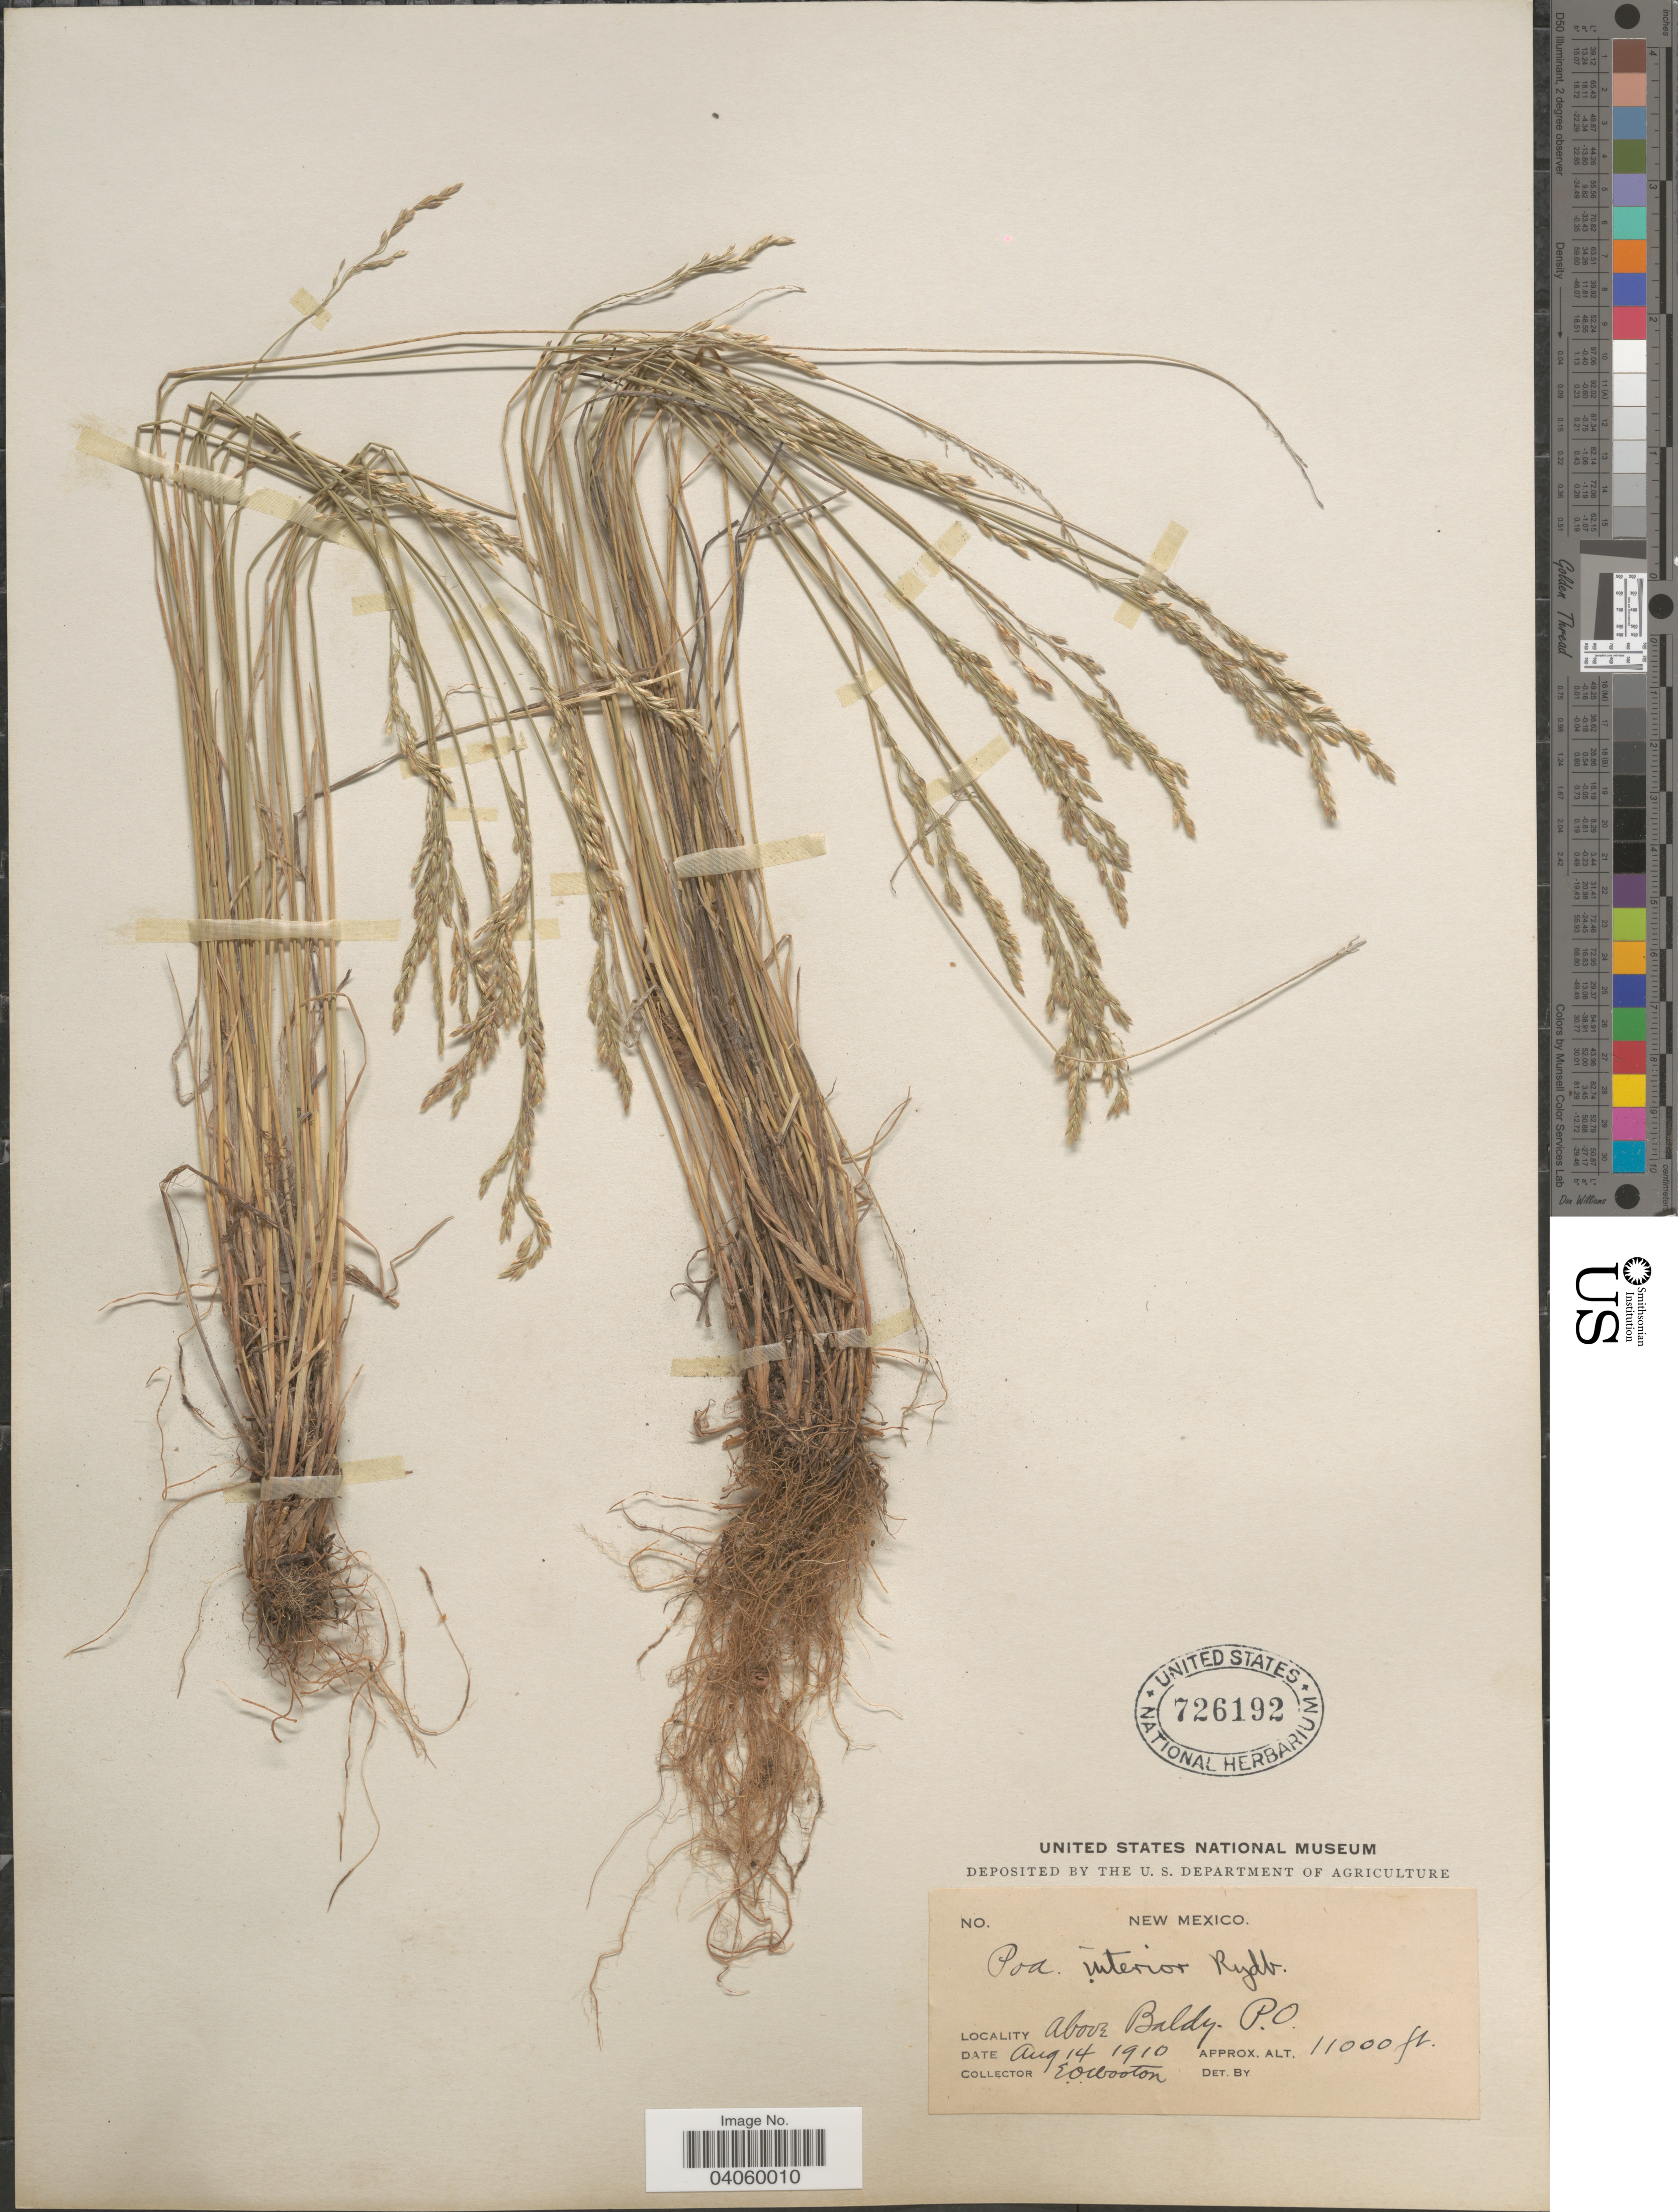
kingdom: Plantae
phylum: Tracheophyta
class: Liliopsida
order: Poales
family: Poaceae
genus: Poa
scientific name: Poa interior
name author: Rydb.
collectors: E. O. Wooton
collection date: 1910-08-14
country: United States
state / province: New Mexico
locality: Above Baldy. P.O.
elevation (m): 3353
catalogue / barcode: US 726192